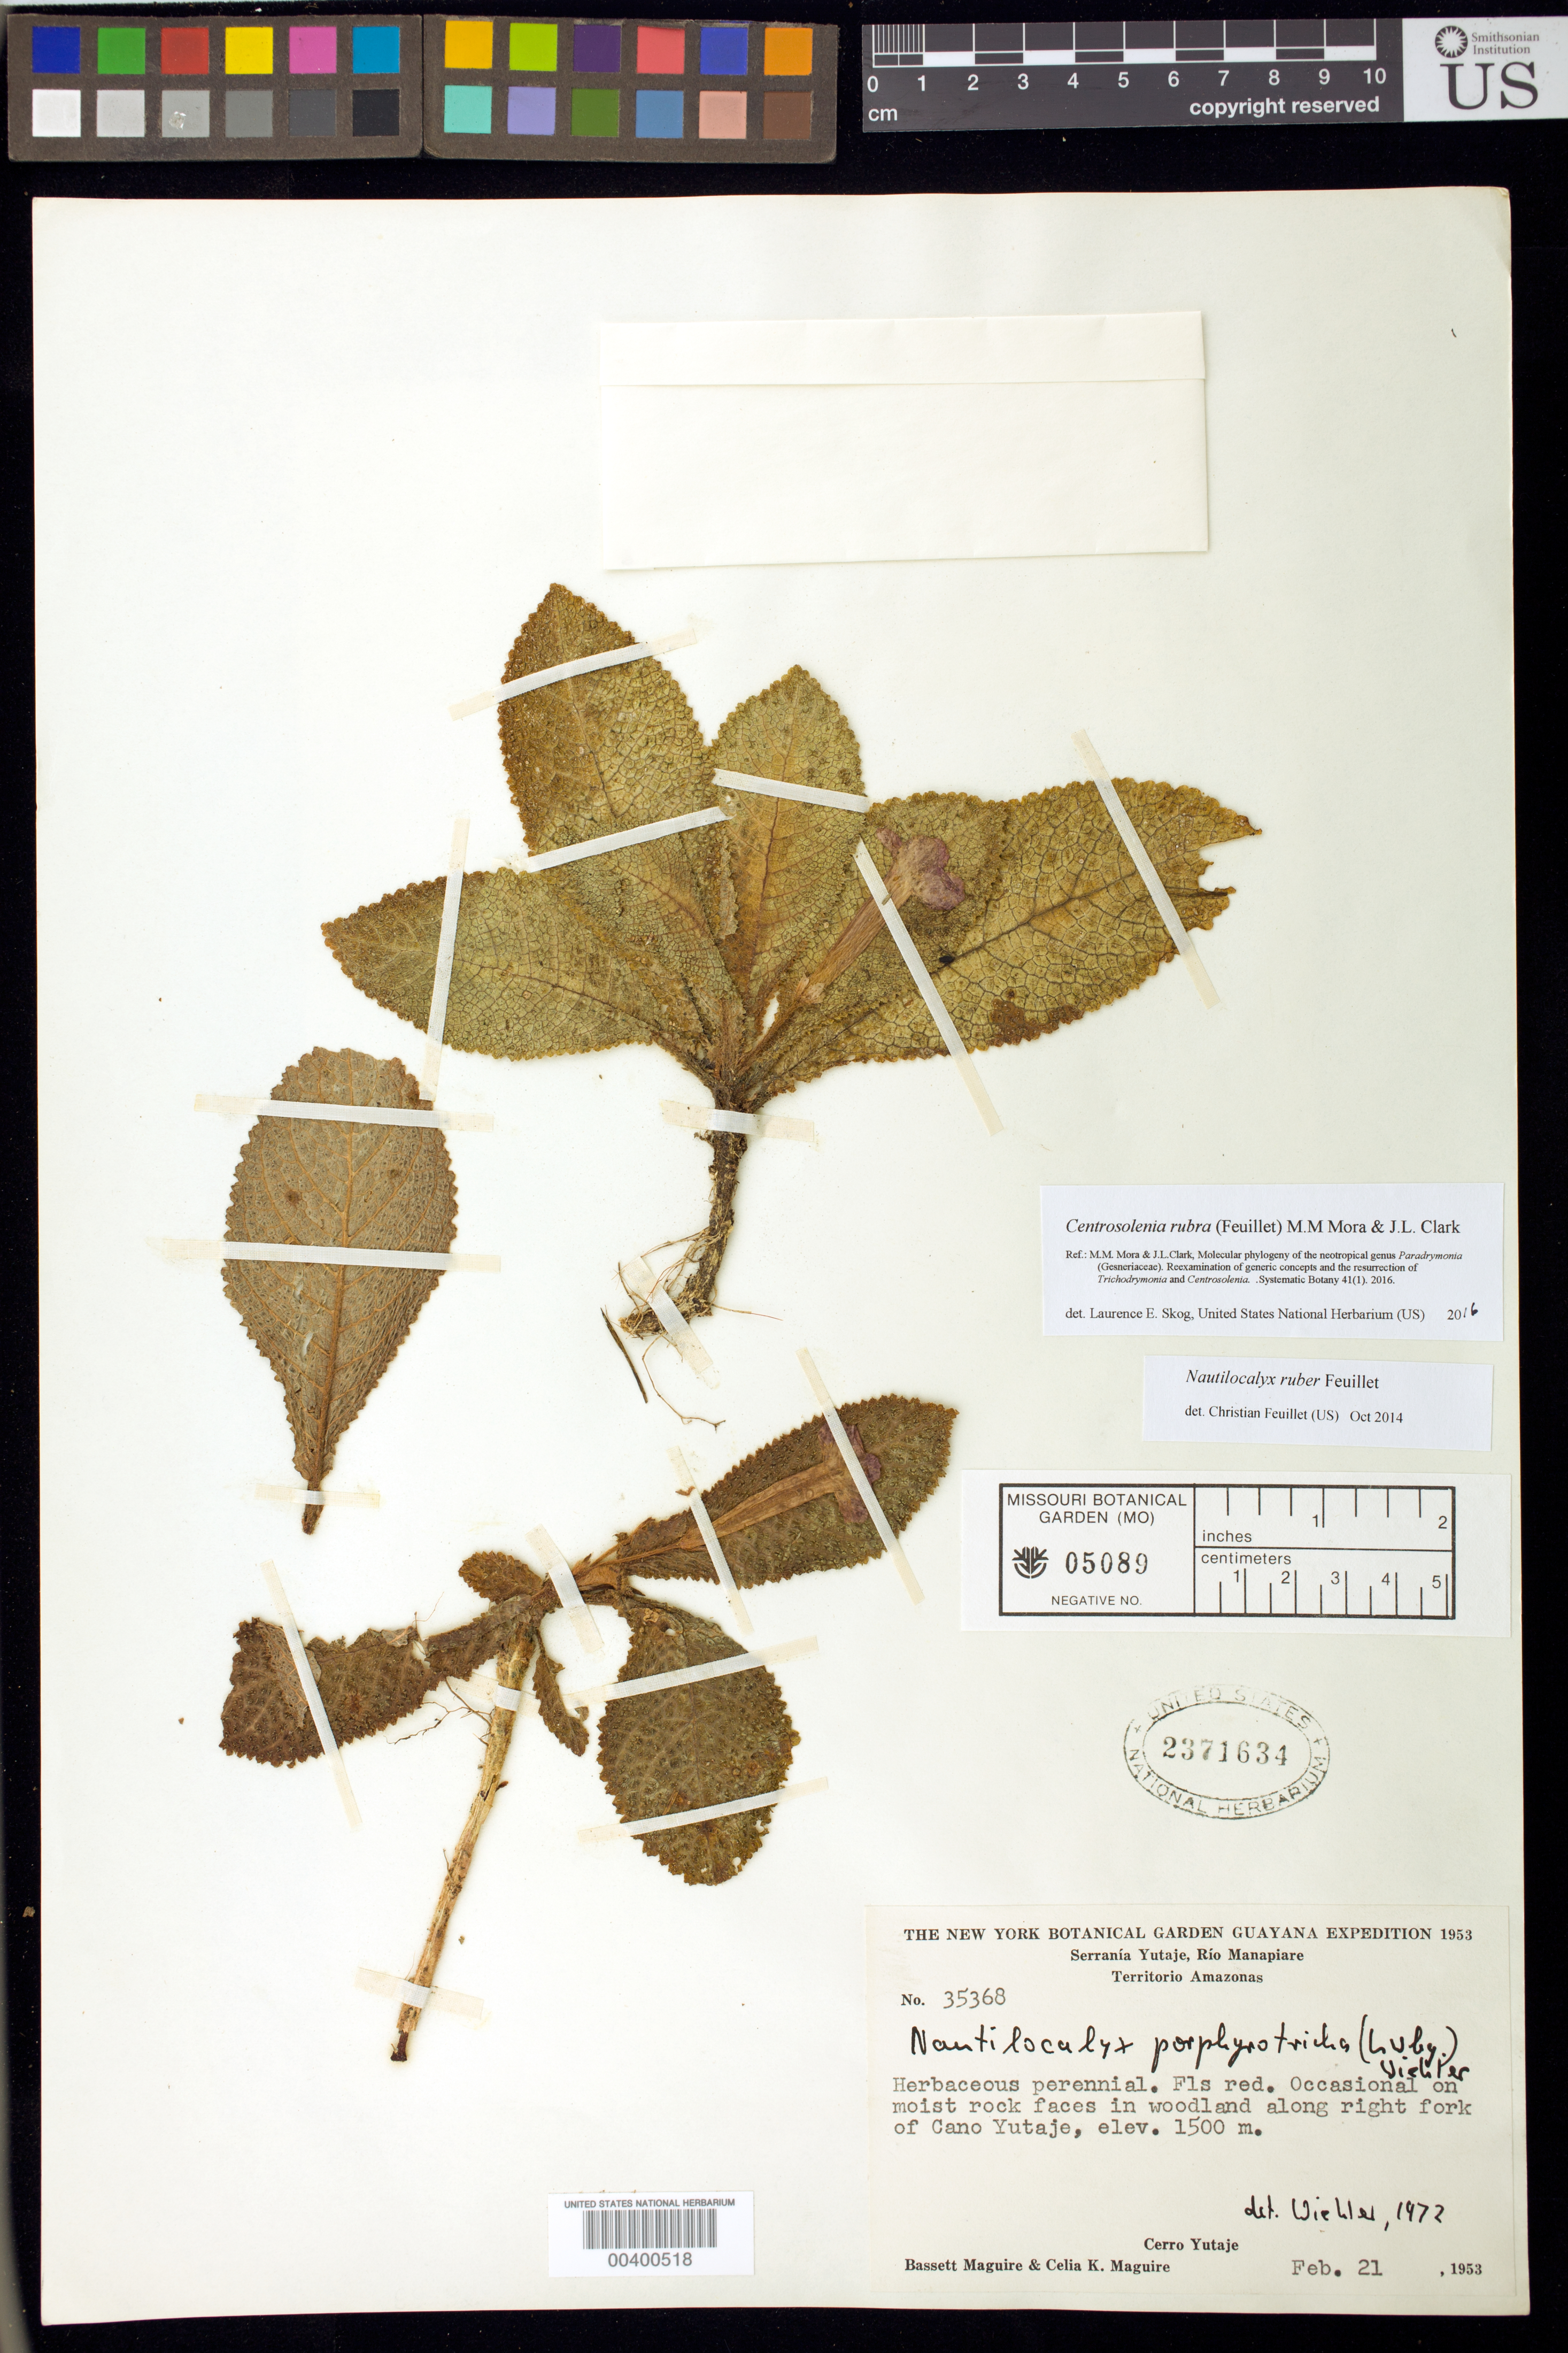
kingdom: Plantae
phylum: Tracheophyta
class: Magnoliopsida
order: Lamiales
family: Gesneriaceae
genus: Centrosolenia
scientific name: Centrosolenia rubra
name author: (Feuillet) M.M. Mora & J.L. Clark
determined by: Skog, Laurence E.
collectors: B. Maguire & C. K. Maguire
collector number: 35368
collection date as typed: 21 Feb 1953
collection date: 1953-02-21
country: Venezuela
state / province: Amazonas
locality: Serrania Yutaje, Rio Manapiare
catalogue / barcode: US 2371634